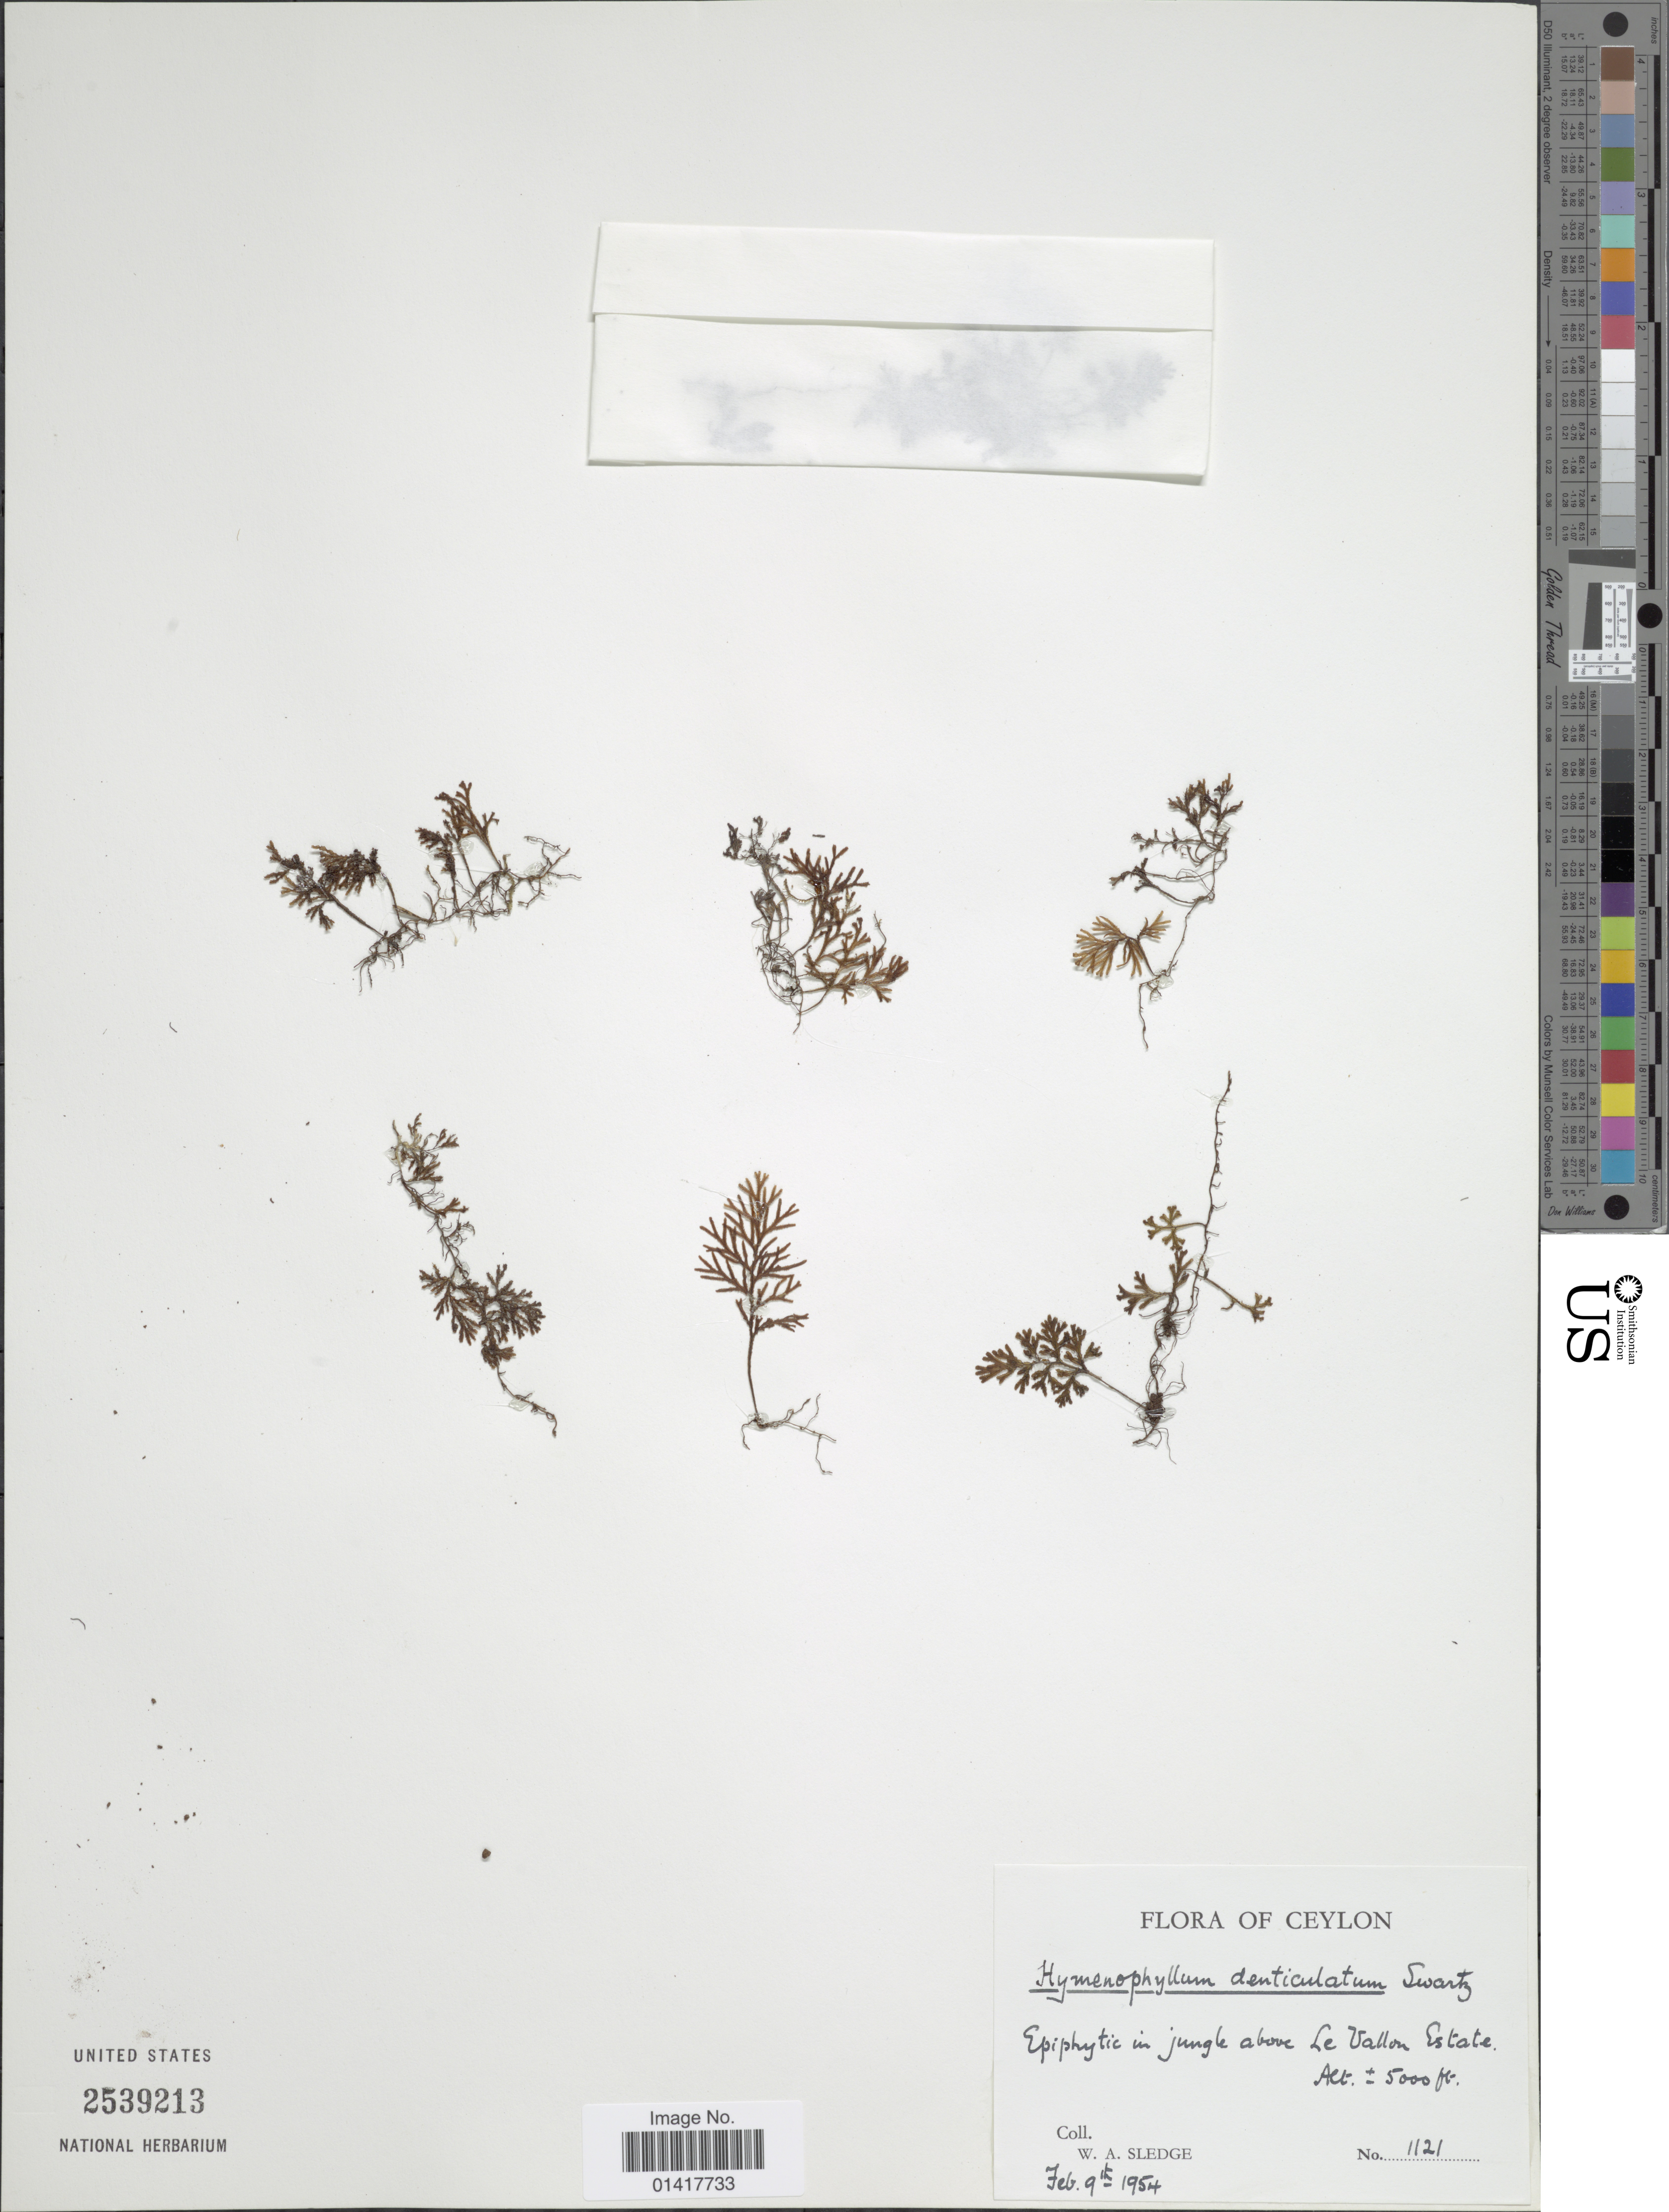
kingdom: Plantae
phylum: Tracheophyta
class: Polypodiopsida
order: Hymenophyllales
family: Hymenophyllaceae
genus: Hymenophyllum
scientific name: Hymenophyllum denticulatum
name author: Sw.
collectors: W. A. Sledge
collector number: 1121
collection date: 1954-02-09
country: Sri Lanka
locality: Ceylon. Epiphyte in jungle above Le vallon Estate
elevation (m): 1524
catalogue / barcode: US 2539213